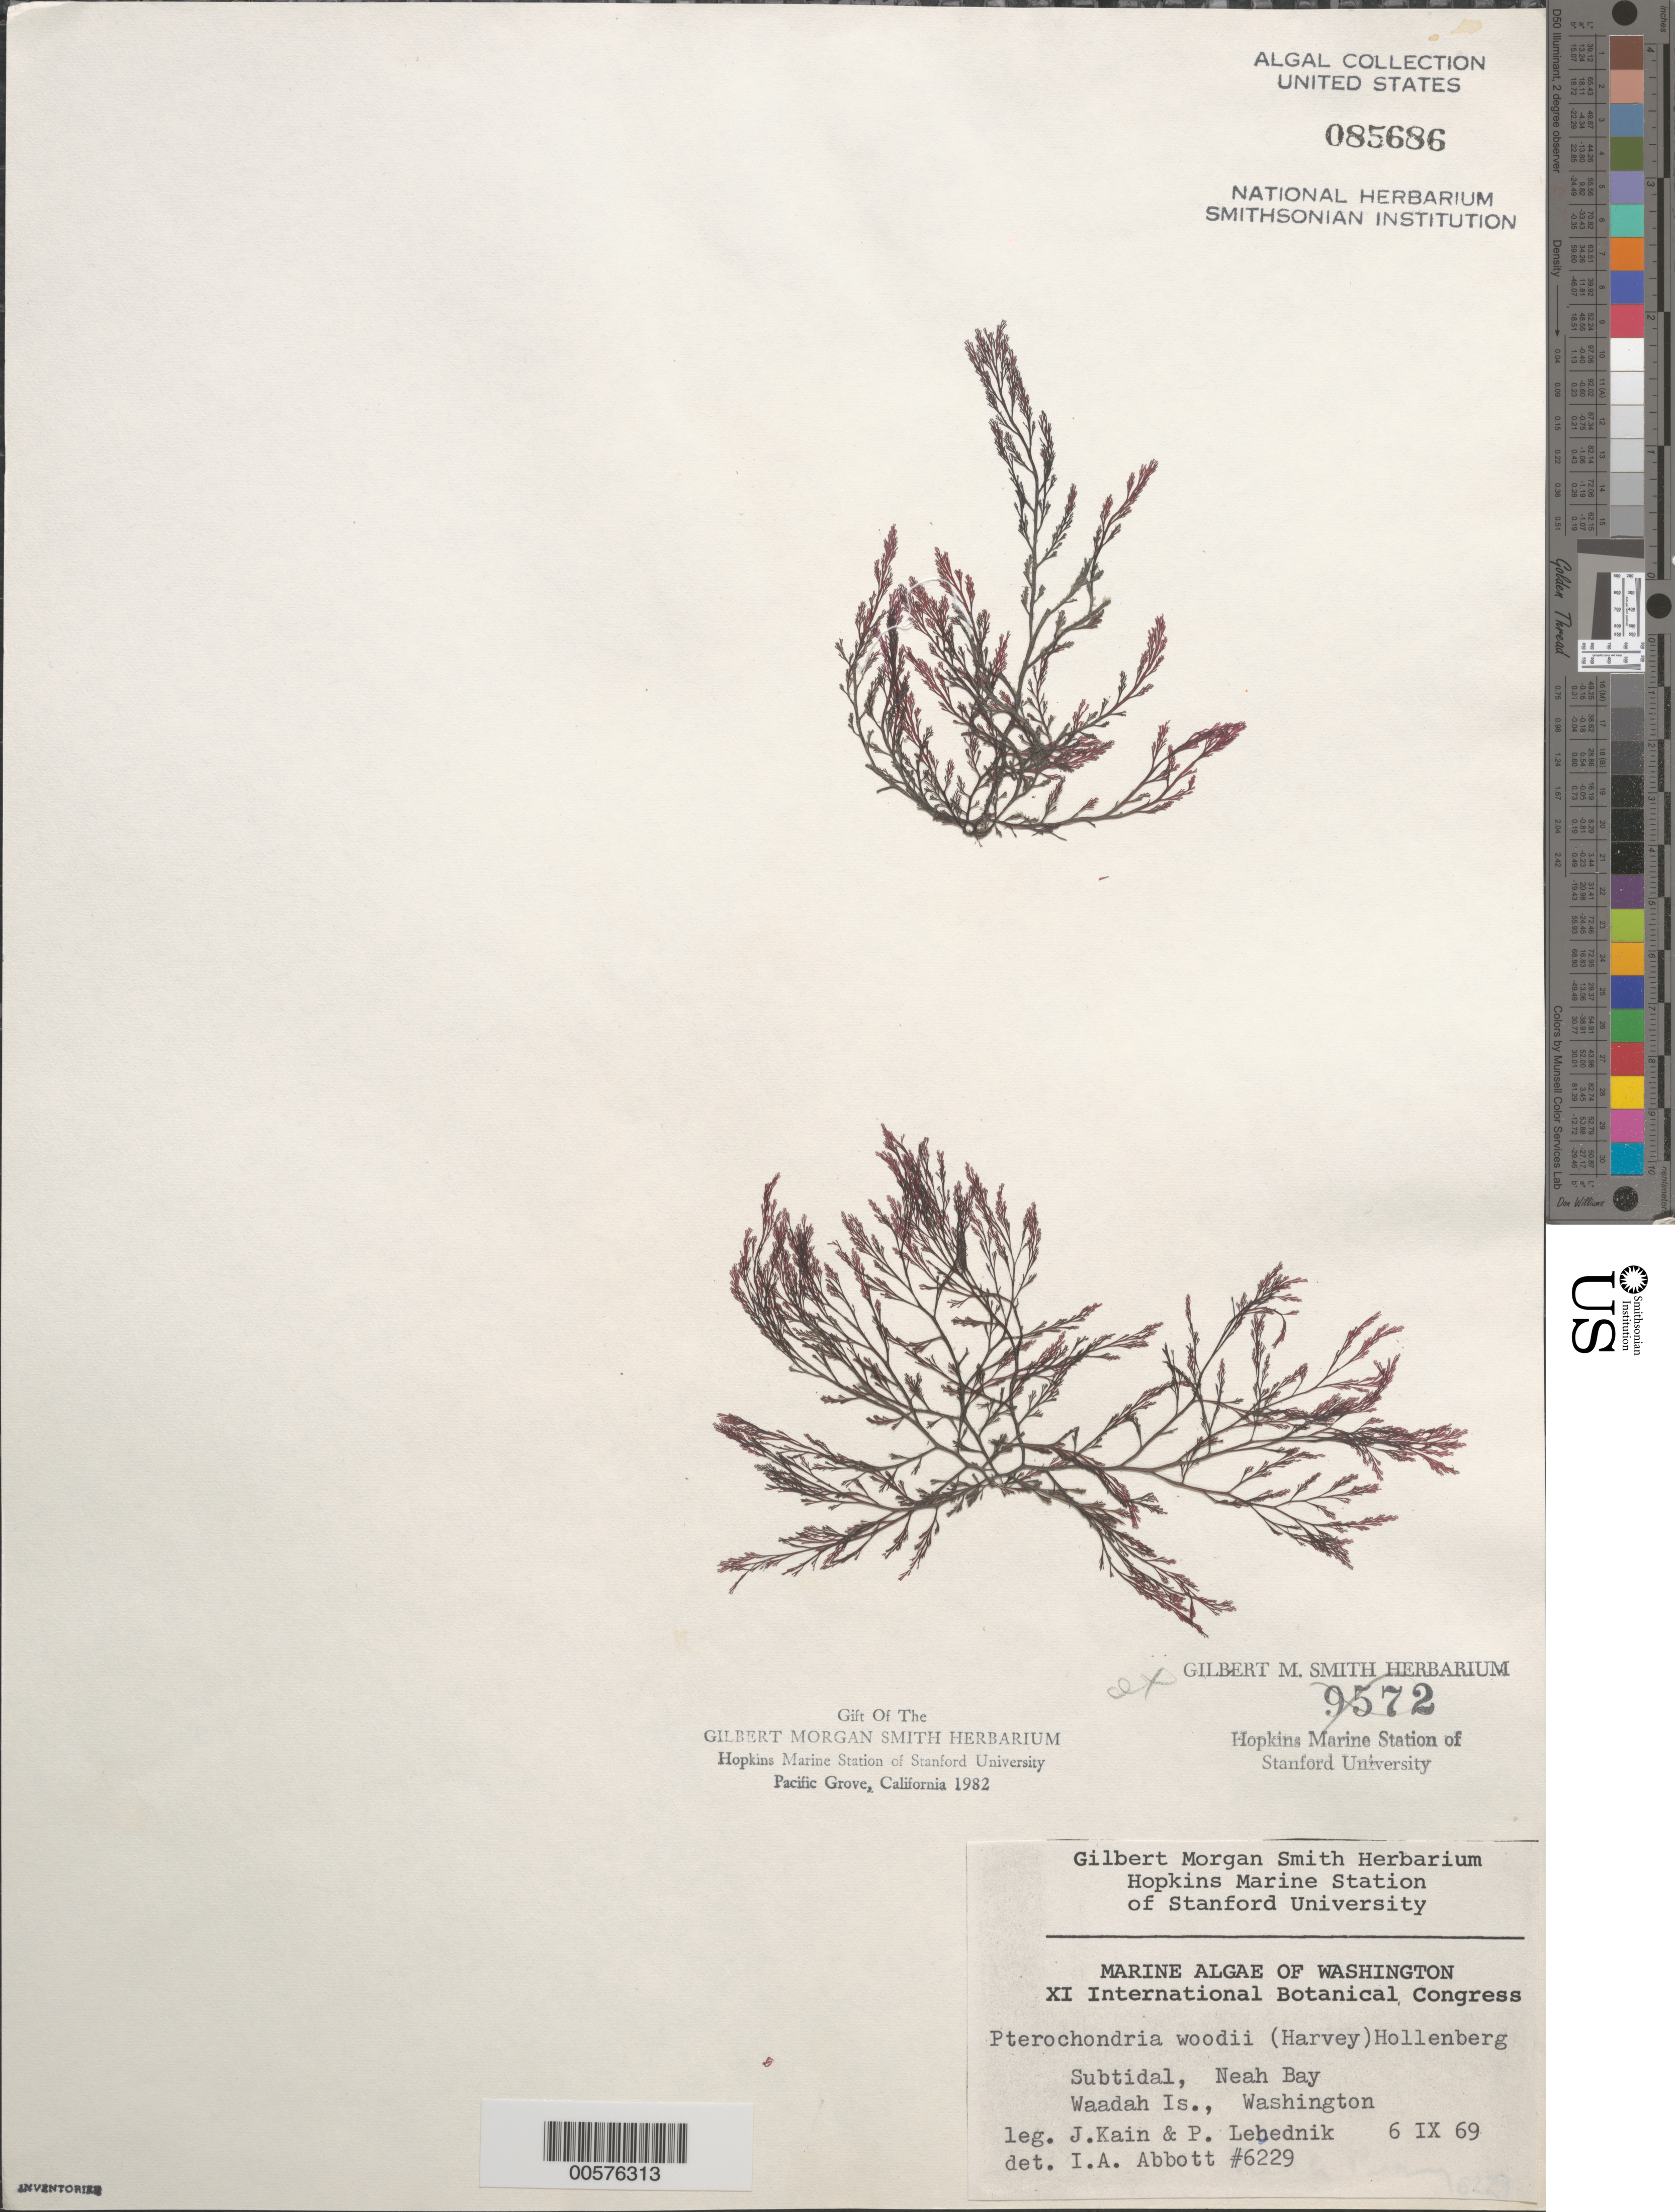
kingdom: Plantae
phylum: Rhodophyta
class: Florideophyceae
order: Ceramiales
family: Rhodomelaceae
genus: Pterochondria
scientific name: Pterochondria woodii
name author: (Harv.) Hollenb.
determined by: Abbott, Isabella A.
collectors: J.M. Kain & P. Lebednik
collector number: IAA 6229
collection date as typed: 06 Sep 1969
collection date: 1969-09-06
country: United States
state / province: Washington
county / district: Clallam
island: Waadah Island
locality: Neah Bay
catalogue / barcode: US 85686